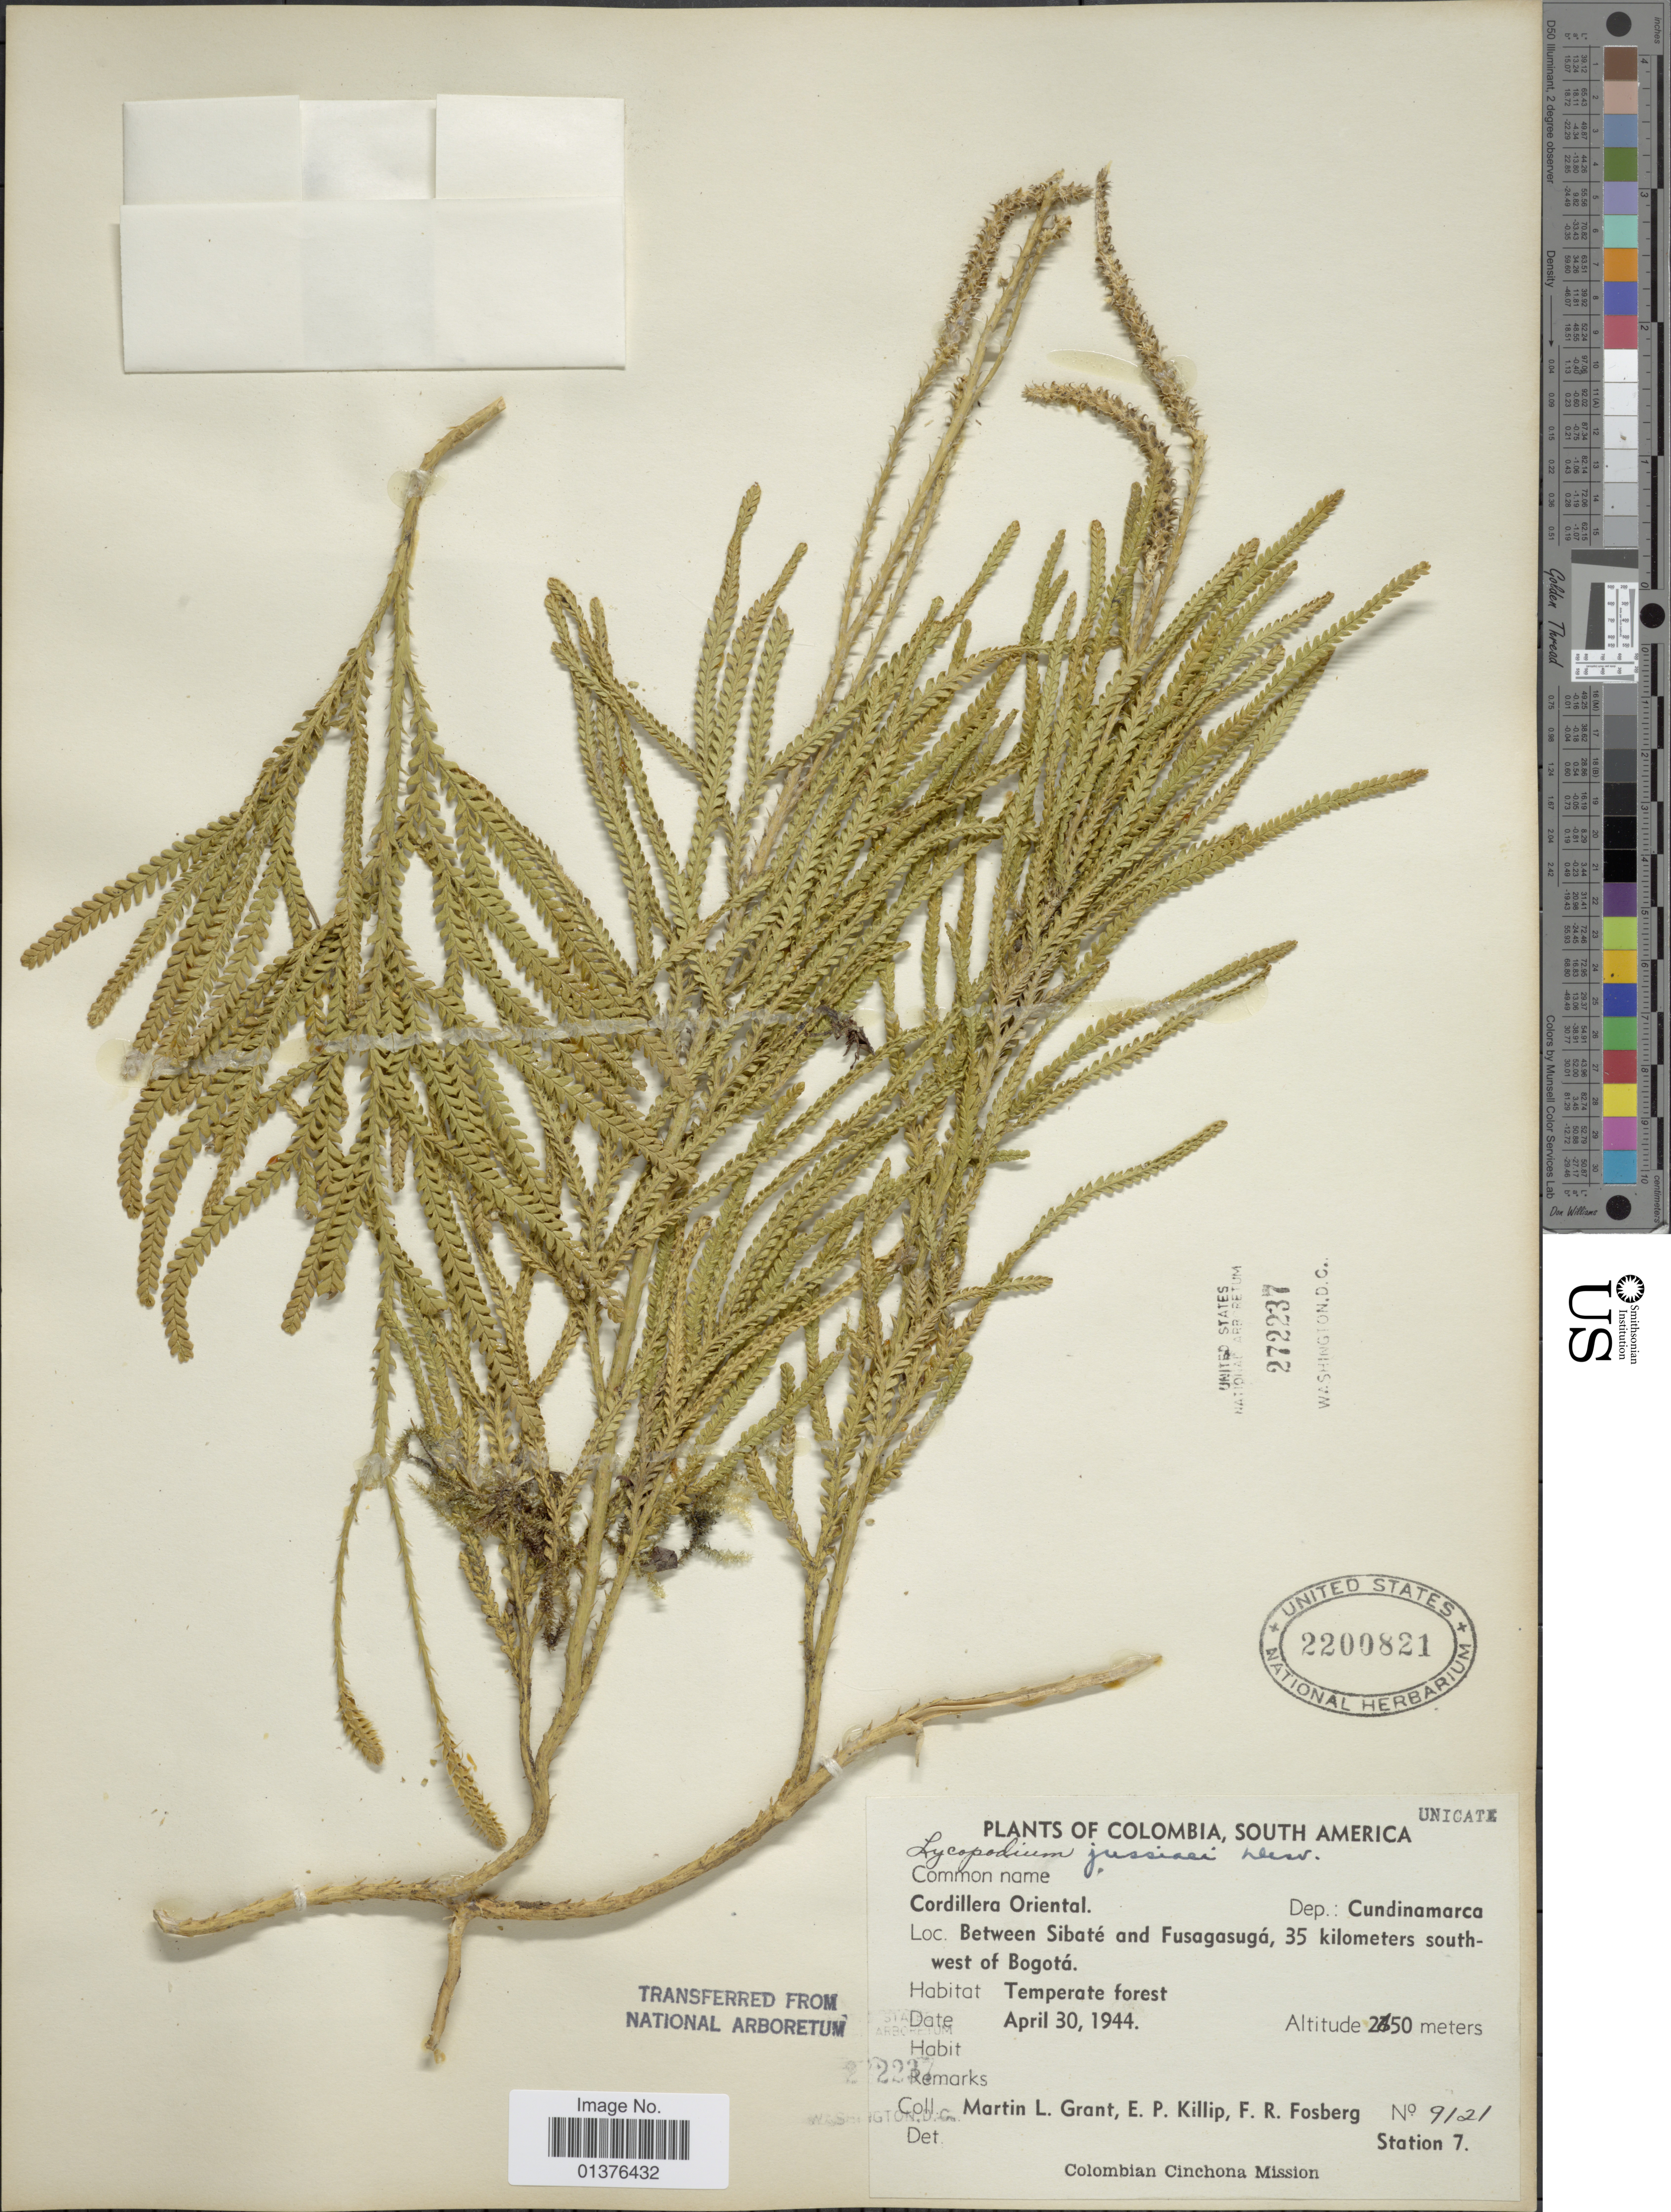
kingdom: Plantae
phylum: Tracheophyta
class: Lycopodiopsida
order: Lycopodiales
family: Lycopodiaceae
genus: Diphasium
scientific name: Diphasium jussiaei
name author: (Desv.) C. Presl ex Rothm.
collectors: M. L. Grant, E. P. Killip & F. R. Fosberg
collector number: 9121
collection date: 1944-04-30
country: Colombia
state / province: Cundinamarca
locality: Between Sibaté and Fusagasugá, 35 kilometers southwest of Bogotá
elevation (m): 2150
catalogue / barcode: US 2200821